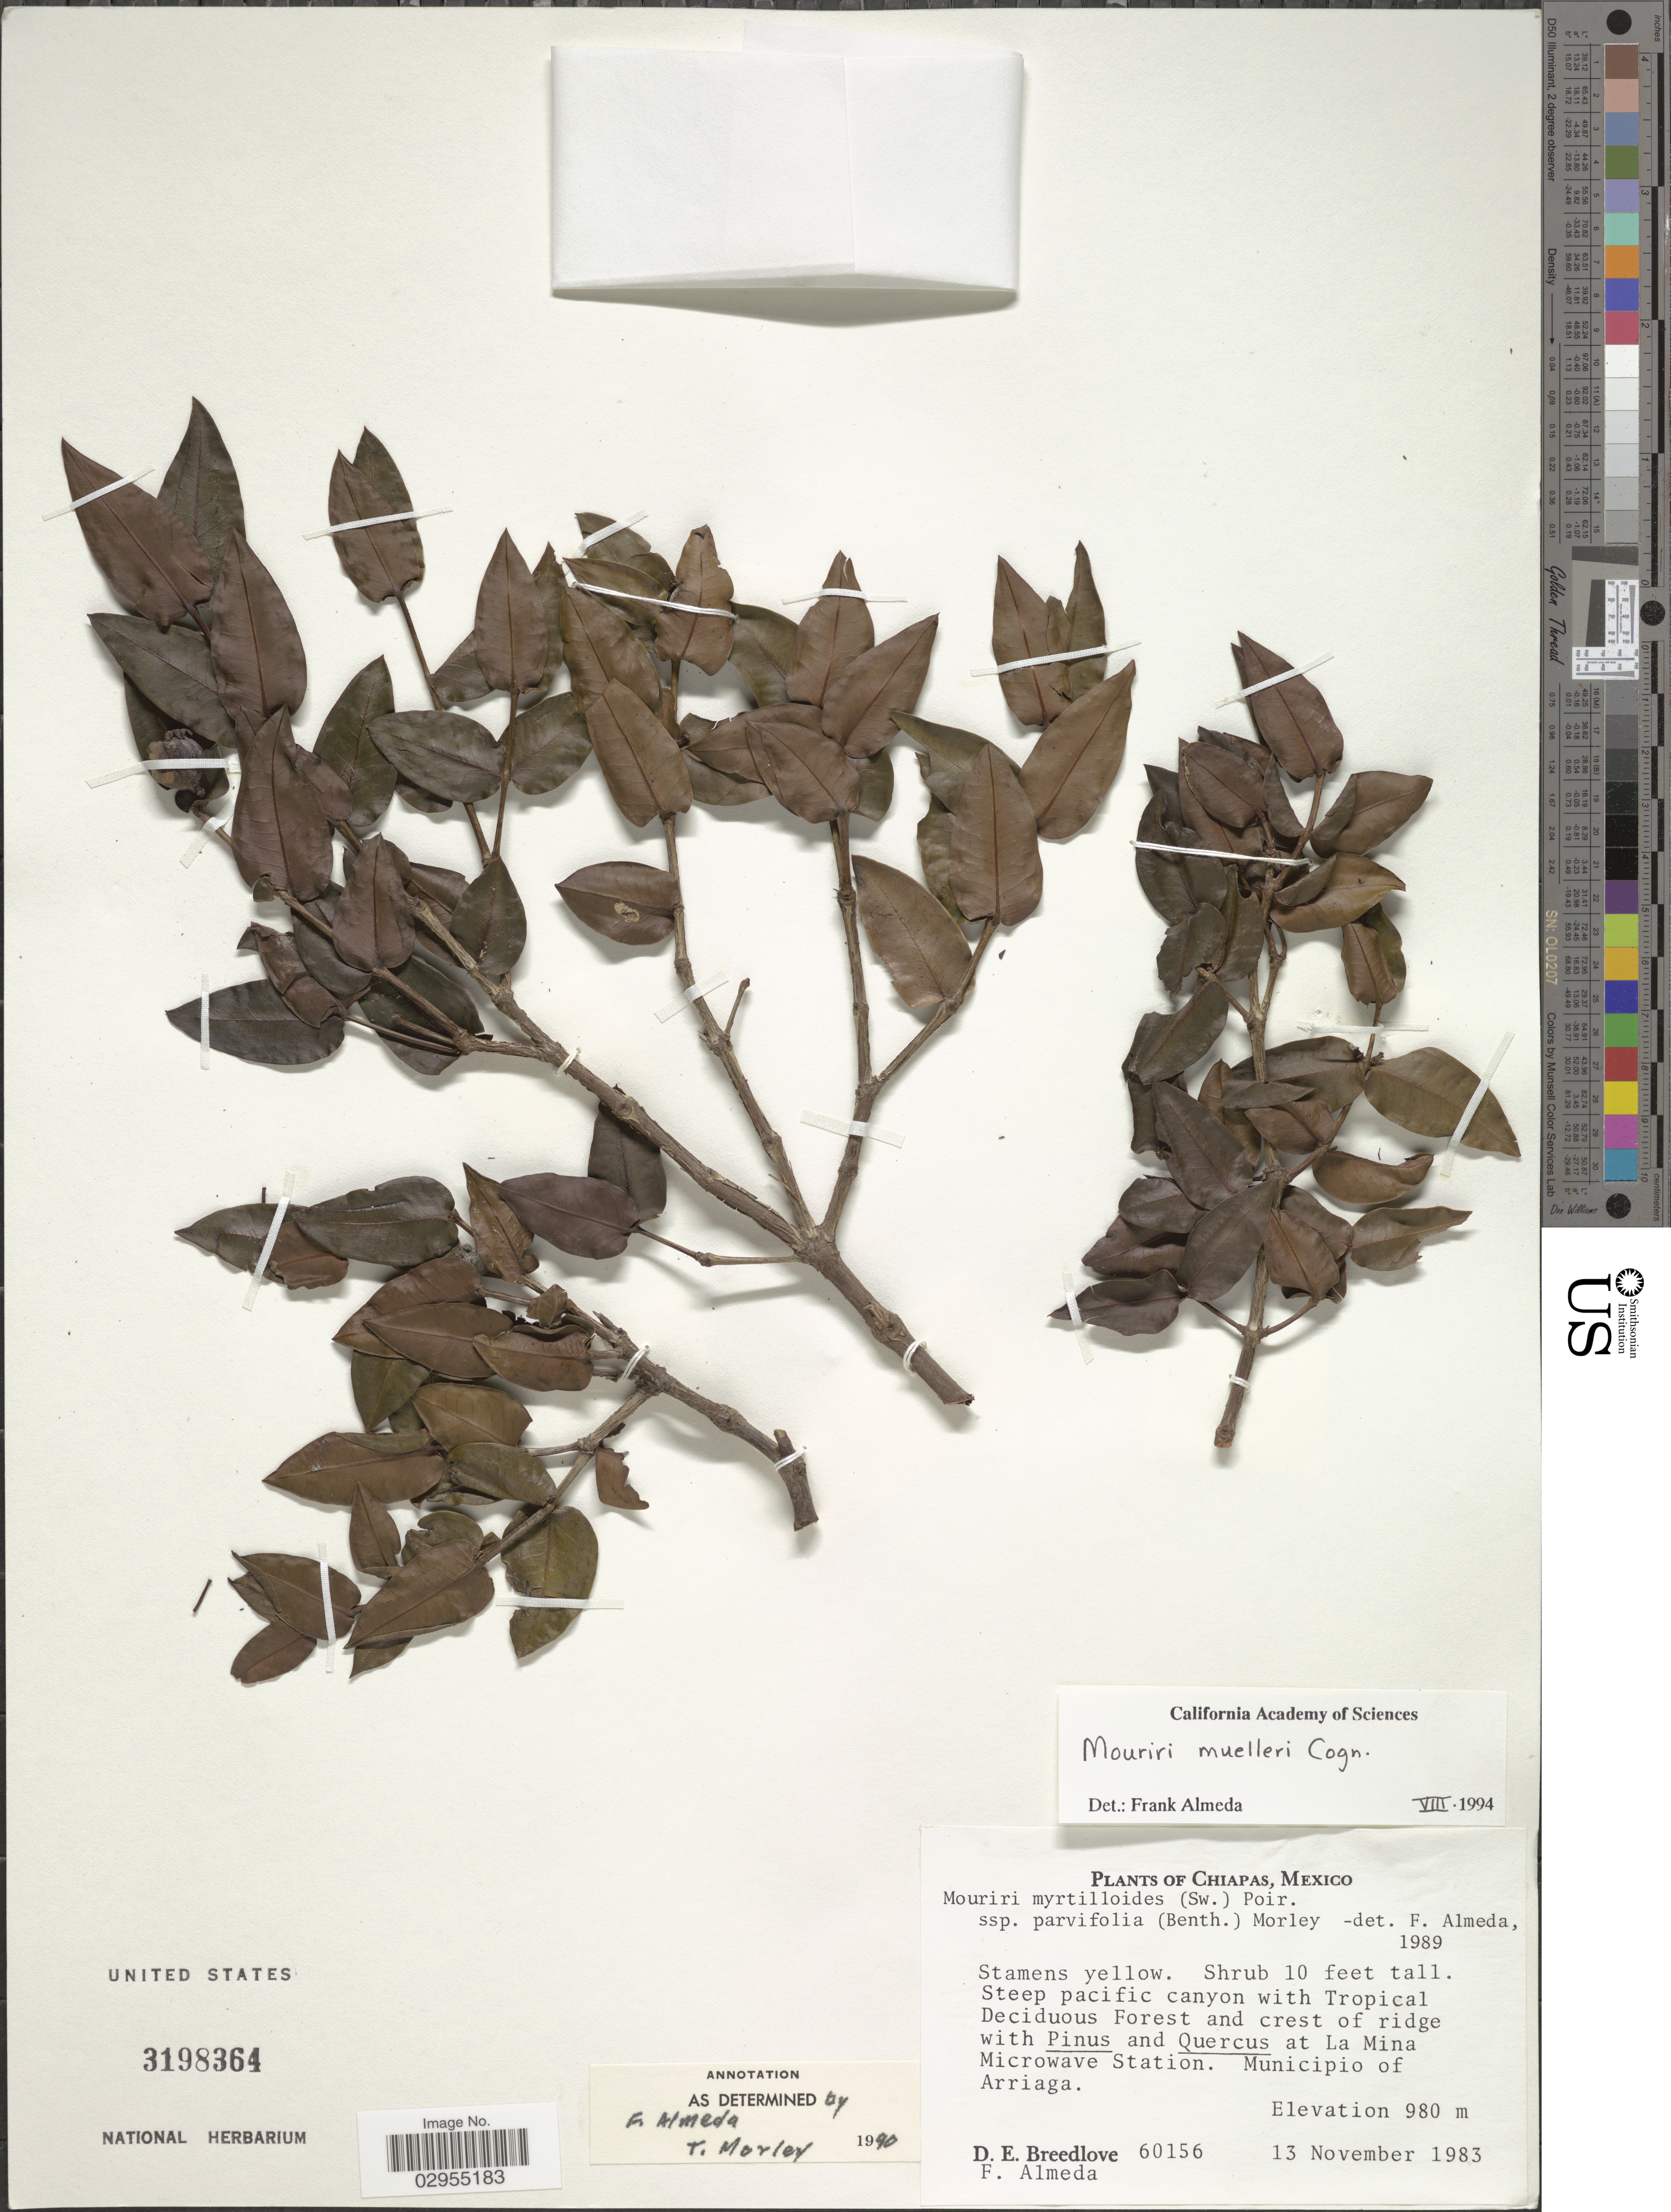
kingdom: Plantae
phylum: Tracheophyta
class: Magnoliopsida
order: Myrtales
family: Melastomataceae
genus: Mouriri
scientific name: Mouriri muelleri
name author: Cogn.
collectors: D. E. Breedlove & F. Almeda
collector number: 60156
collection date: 1983-11-13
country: Mexico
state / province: Chiapas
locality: Steep pacific canyon with Tropical Deciduous Forest and crest of ridge, La Mina Microwave Station. Municipio of Arriga.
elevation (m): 980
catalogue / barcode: US 3198364